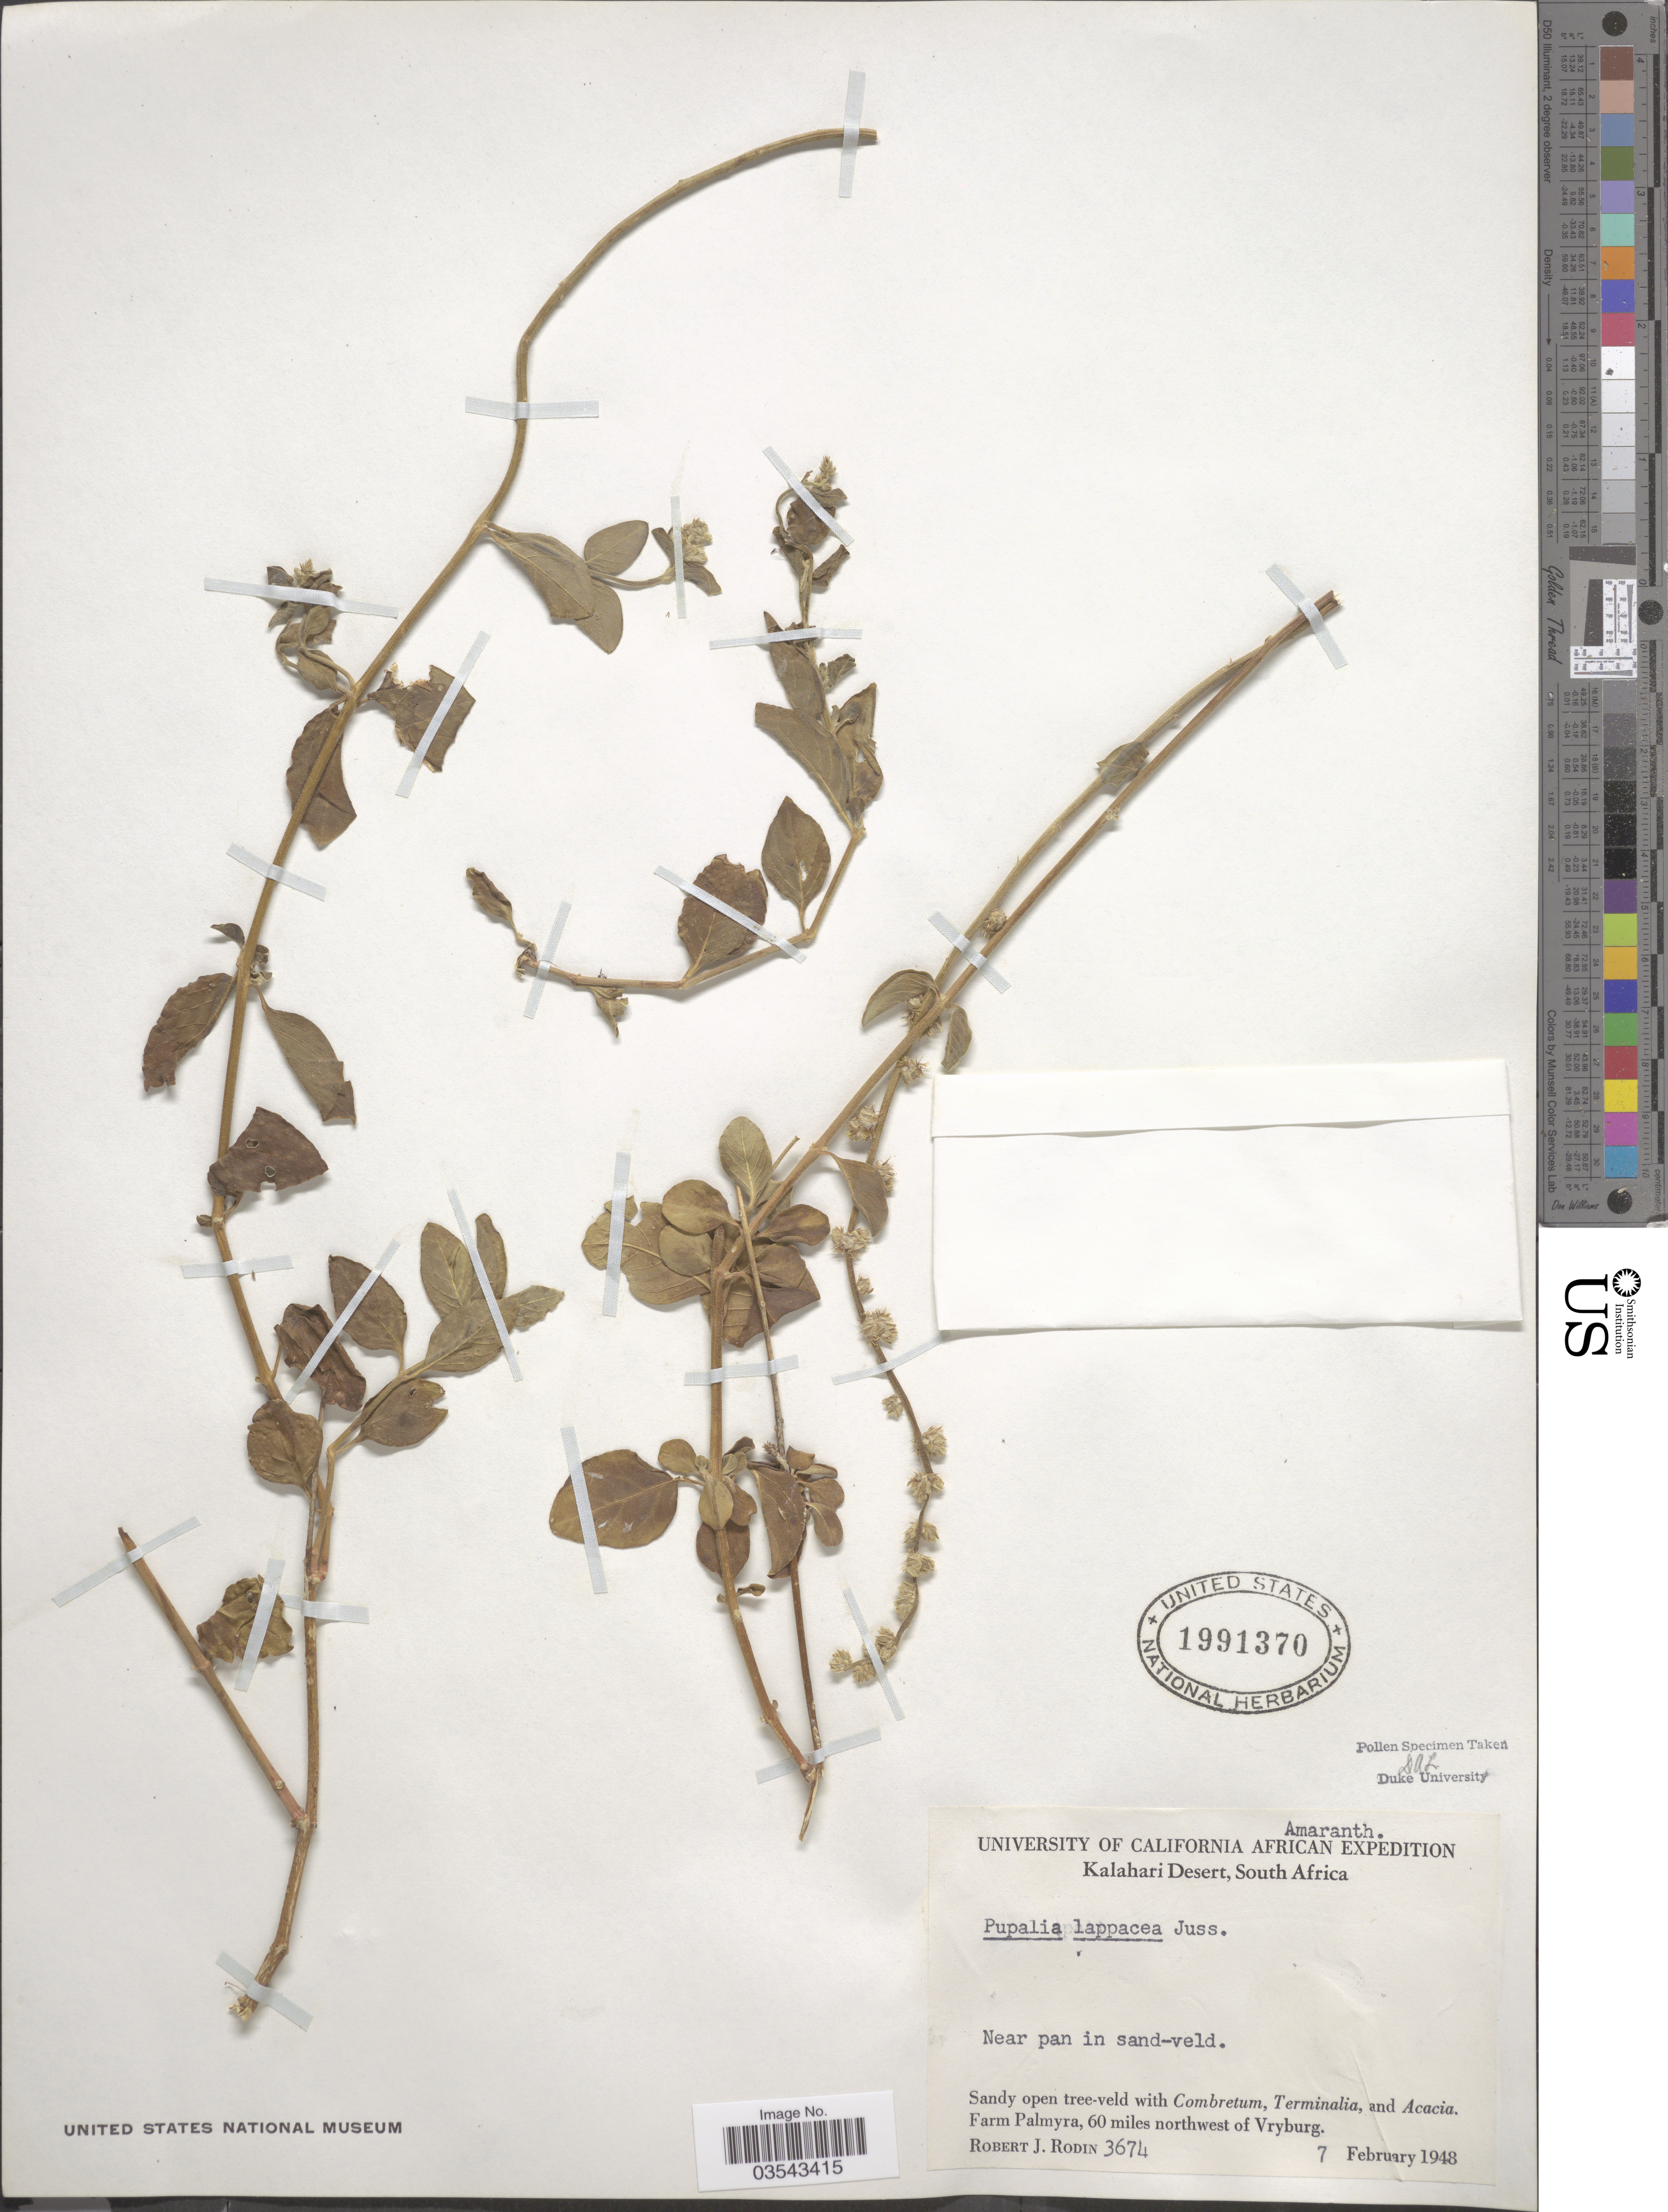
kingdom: Plantae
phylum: Tracheophyta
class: Magnoliopsida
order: Caryophyllales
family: Amaranthaceae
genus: Pupalia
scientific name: Pupalia lappacea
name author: (L.) A. Juss.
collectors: R. J. Rodin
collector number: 3674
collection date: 1948-02-07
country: South Africa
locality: Kalahari Desert. Farm Palmyra, 60 miles northwest of Vryburg.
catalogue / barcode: US 1991370